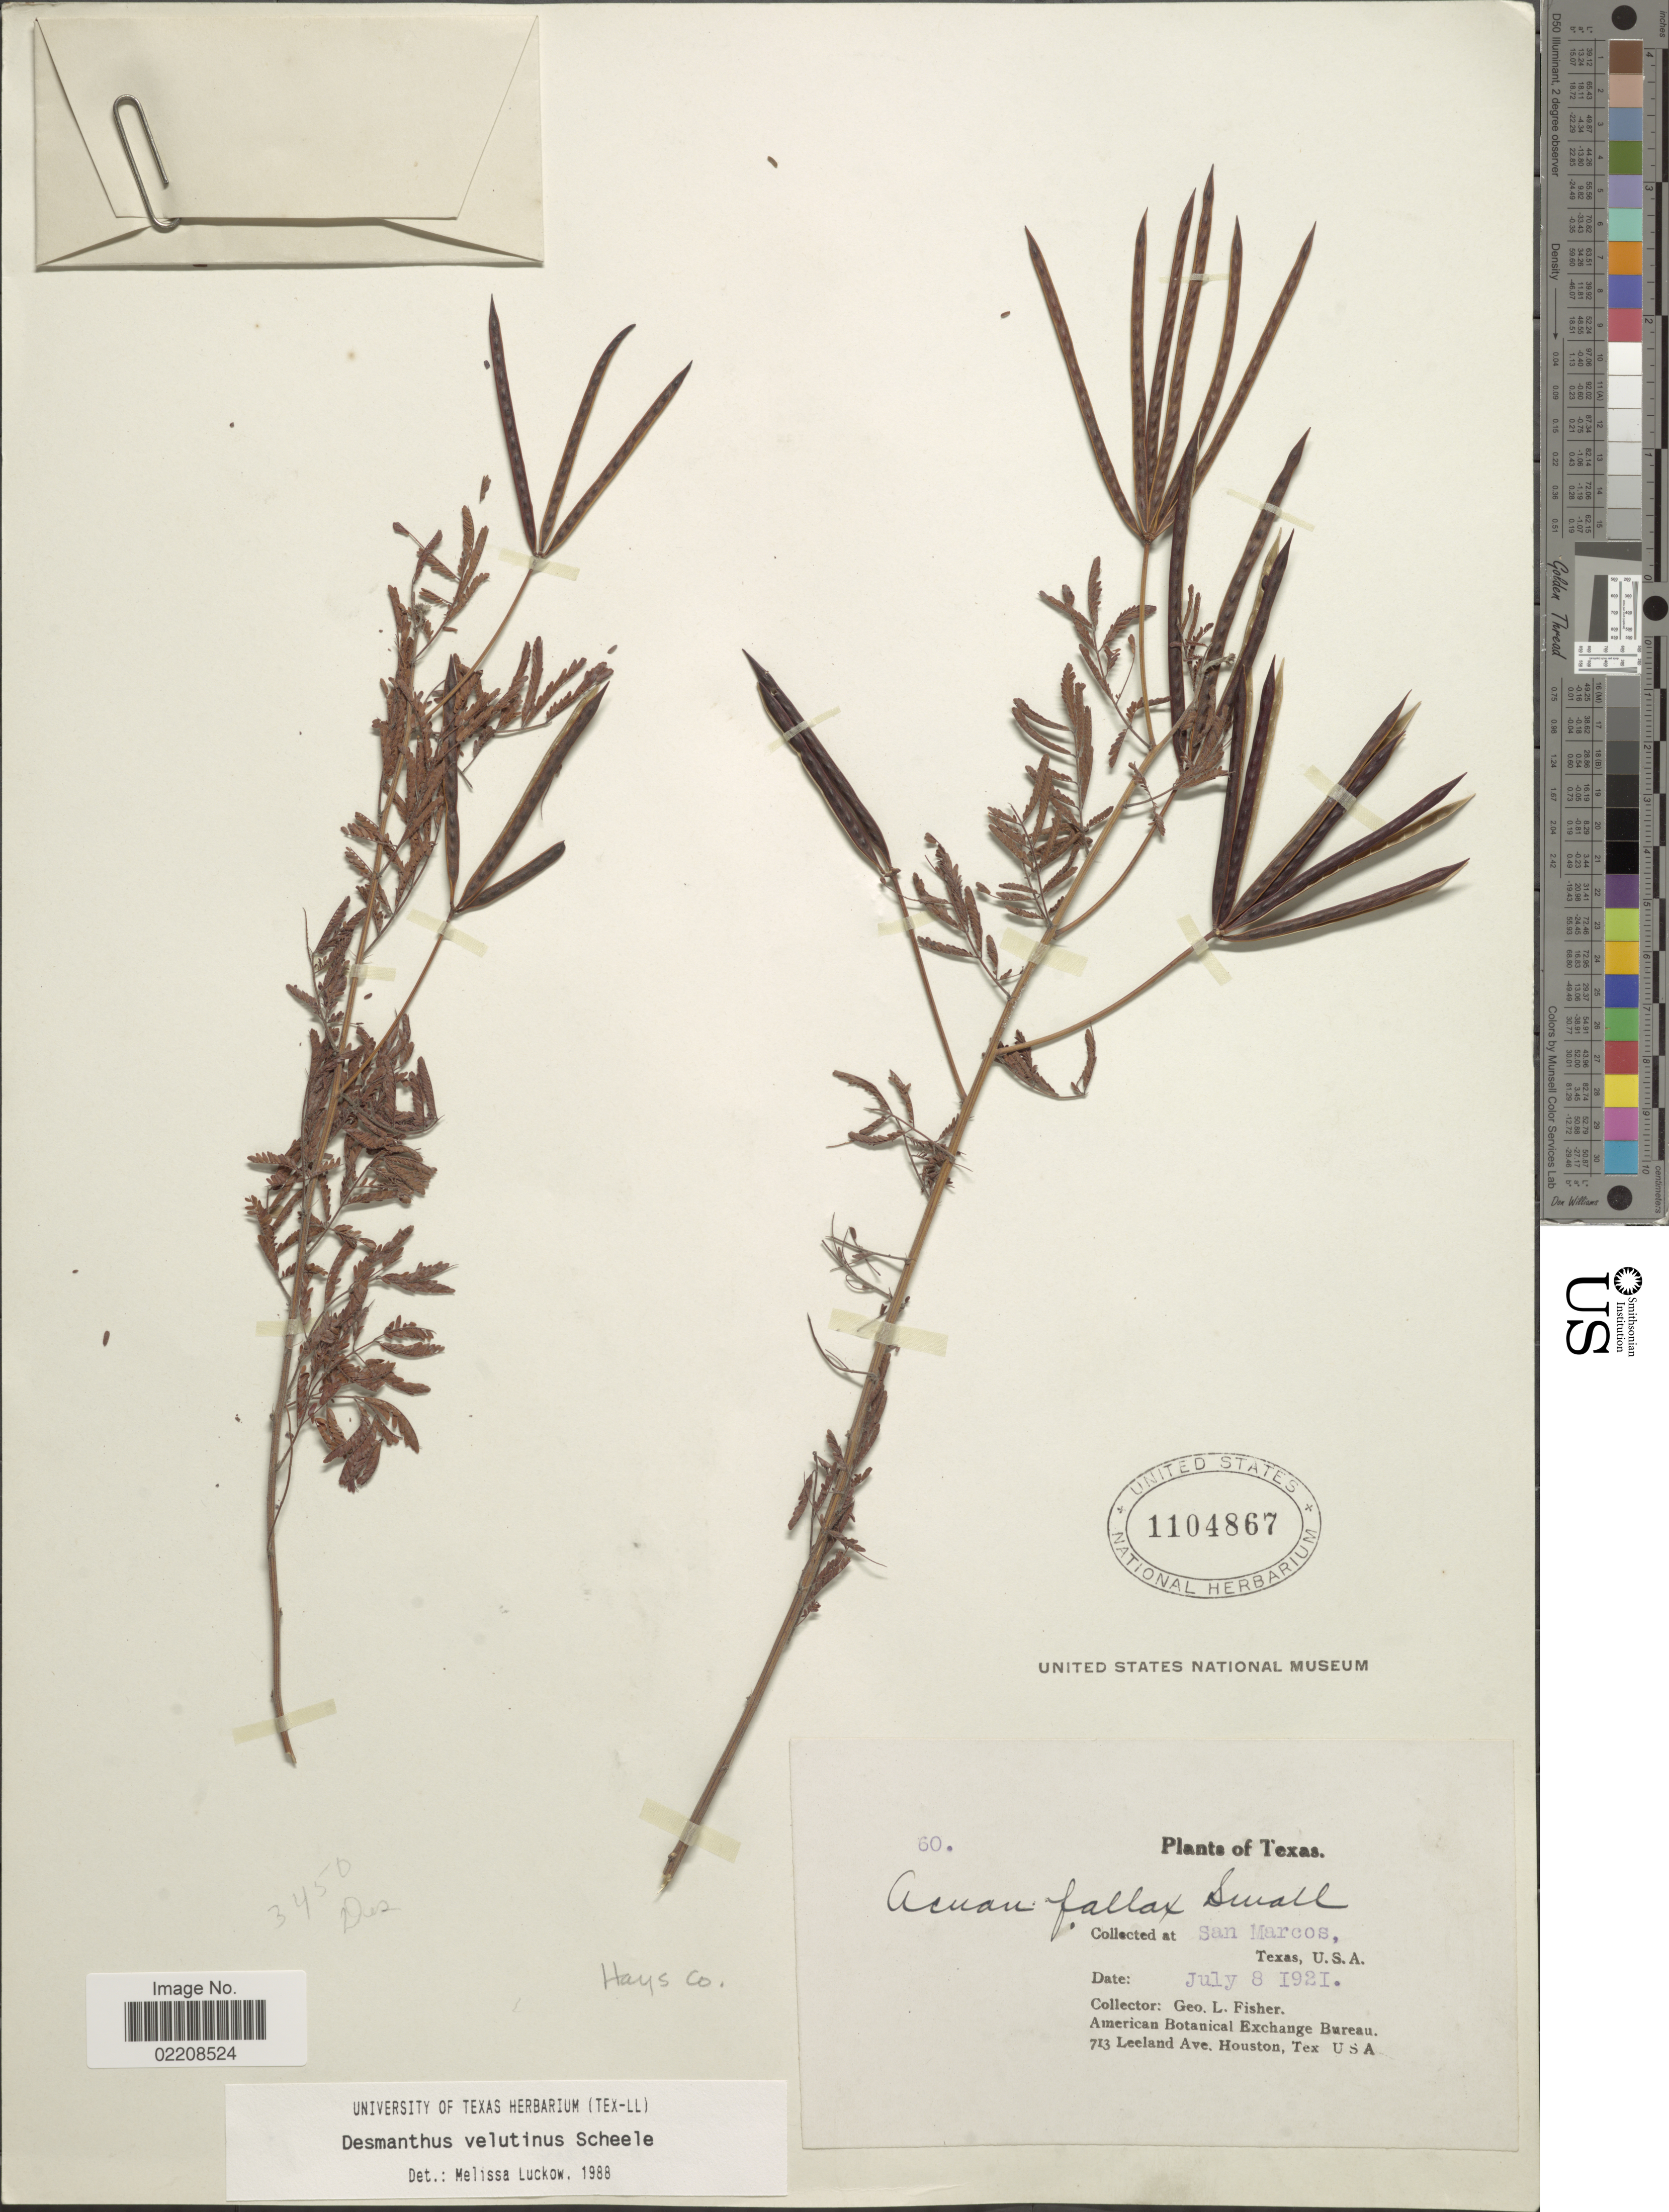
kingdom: Plantae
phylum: Tracheophyta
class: Magnoliopsida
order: Fabales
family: Fabaceae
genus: Desmanthus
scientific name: Desmanthus velutinus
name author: Scheele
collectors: G. L. Fisher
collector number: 60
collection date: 1921-07-08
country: United States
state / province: Texas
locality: San Marcos, Texas, U.S.A. Hays Co.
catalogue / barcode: US 1104867